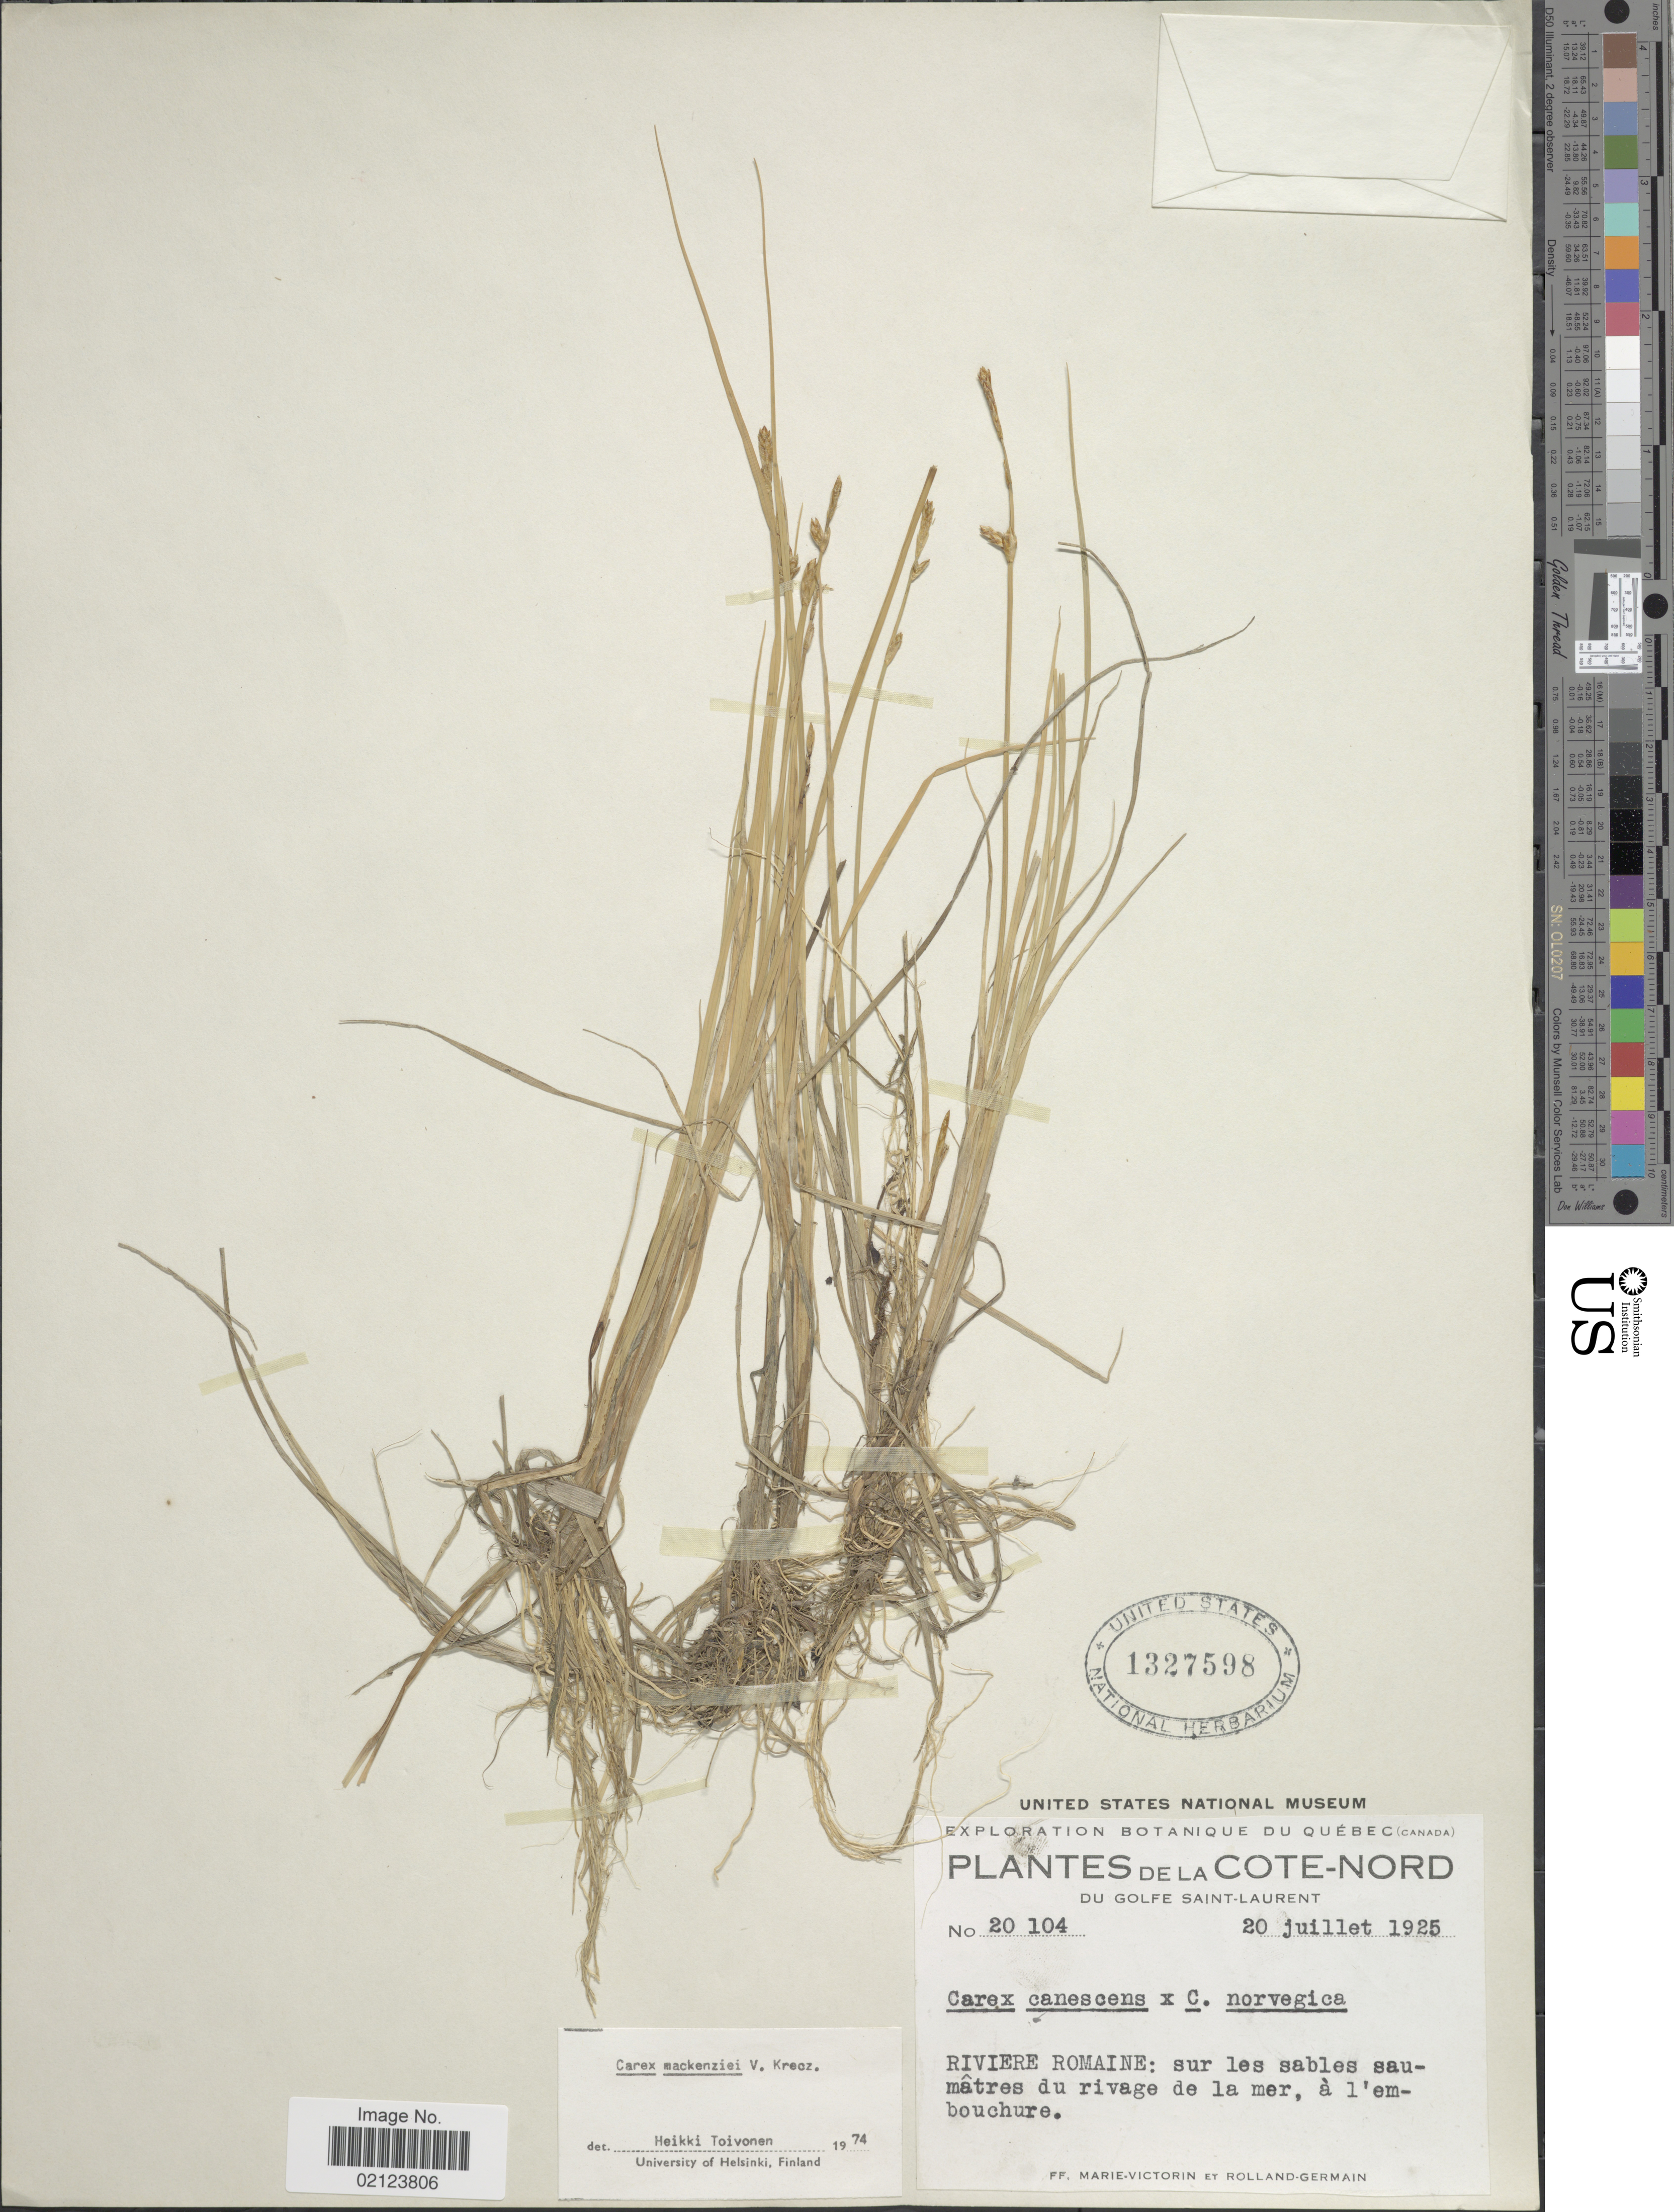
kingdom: Plantae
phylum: Tracheophyta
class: Liliopsida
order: Poales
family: Cyperaceae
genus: Carex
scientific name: Carex mackenziei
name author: V.I. Krecz.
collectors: F. Marie-Victorin & Rolland-Germain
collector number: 20104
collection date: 1925-07-20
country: Canada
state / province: Quebec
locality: De la Cote-Nord du Golfe Saint-Laurent. Riviere Romaine: sur les sables saumatres du rivage de la mer, a l'embouchure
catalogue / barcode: US 1327598